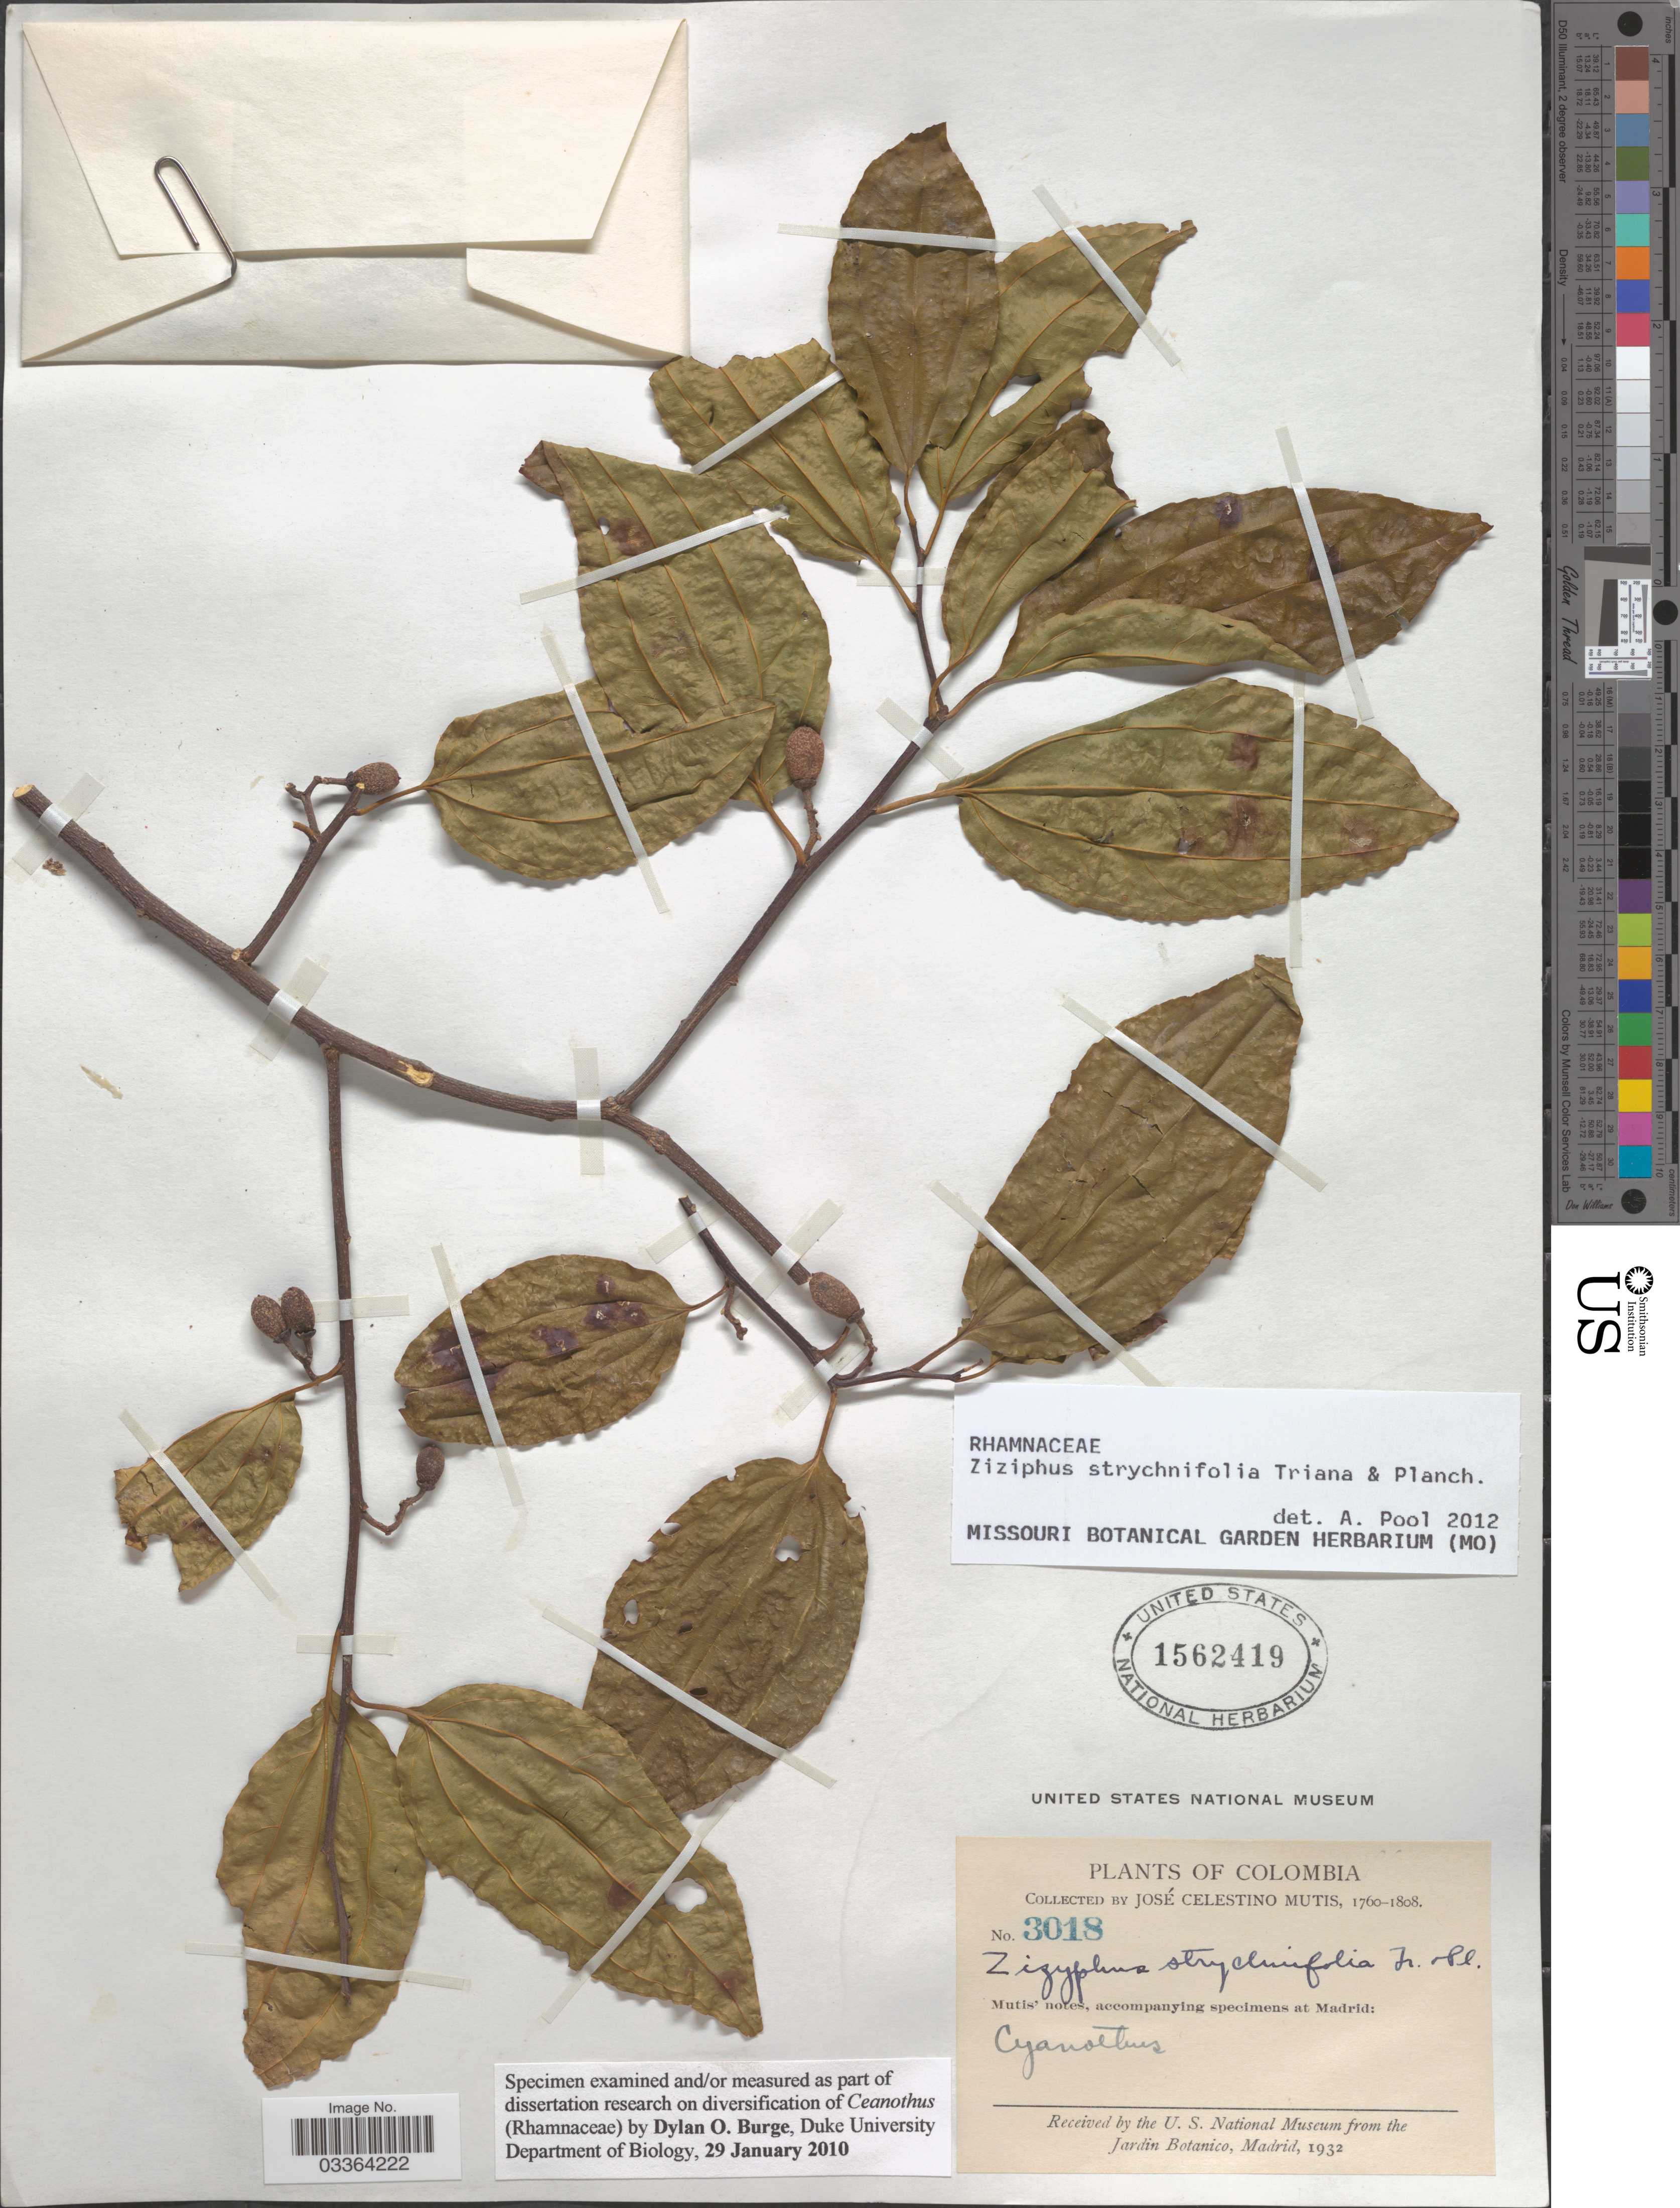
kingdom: Plantae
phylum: Tracheophyta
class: Magnoliopsida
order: Rosales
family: Rhamnaceae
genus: Sarcomphalus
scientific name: Sarcomphalus strychnifolius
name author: (Triana & Planch.) Hauenschild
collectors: J. C. B. Mutis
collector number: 3018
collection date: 1760/1808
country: Colombia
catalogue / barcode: US 1562419